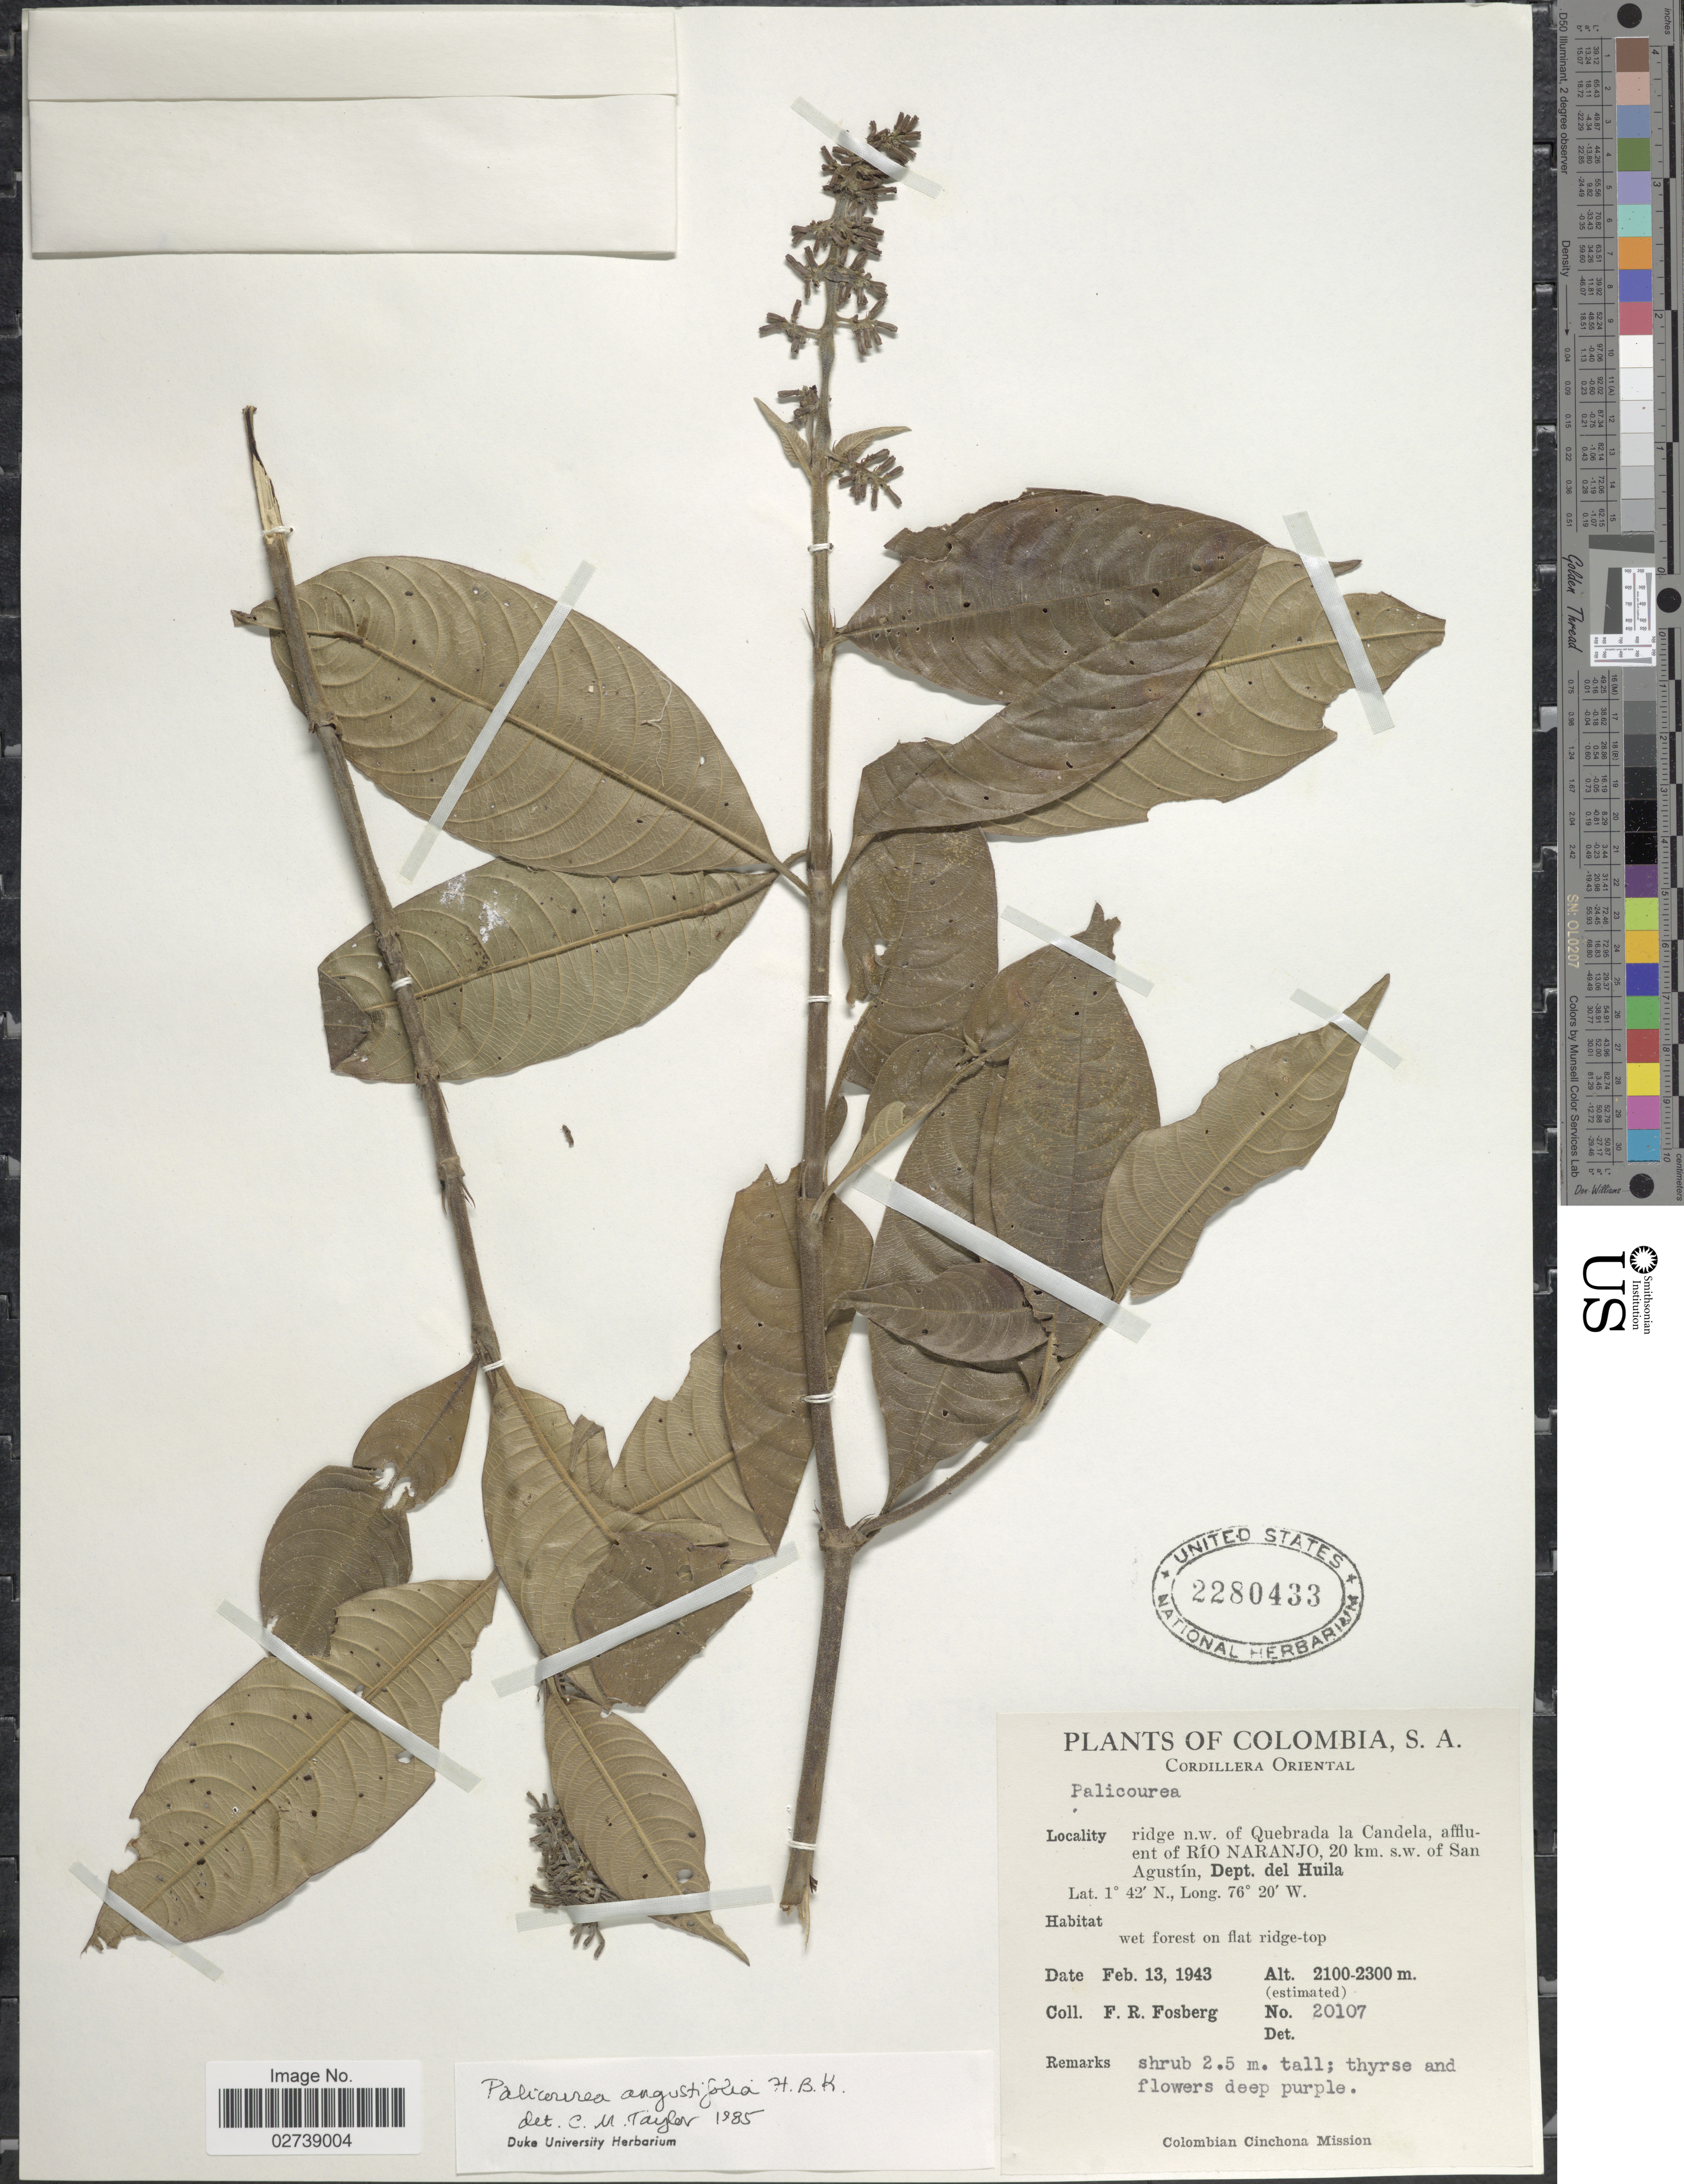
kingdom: Plantae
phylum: Tracheophyta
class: Magnoliopsida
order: Gentianales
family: Rubiaceae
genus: Palicourea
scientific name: Palicourea angustifolia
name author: Kunth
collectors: F. R. Fosberg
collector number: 20107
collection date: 1943-02-13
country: Colombia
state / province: Huila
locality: Cordillera Oriental, ridge n.w. of Quebrada la Candela, affluent of Rio Naranjo, 20 km. s.w. of San Agustin, Dept.del Huila.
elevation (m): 2100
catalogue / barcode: US 2280433